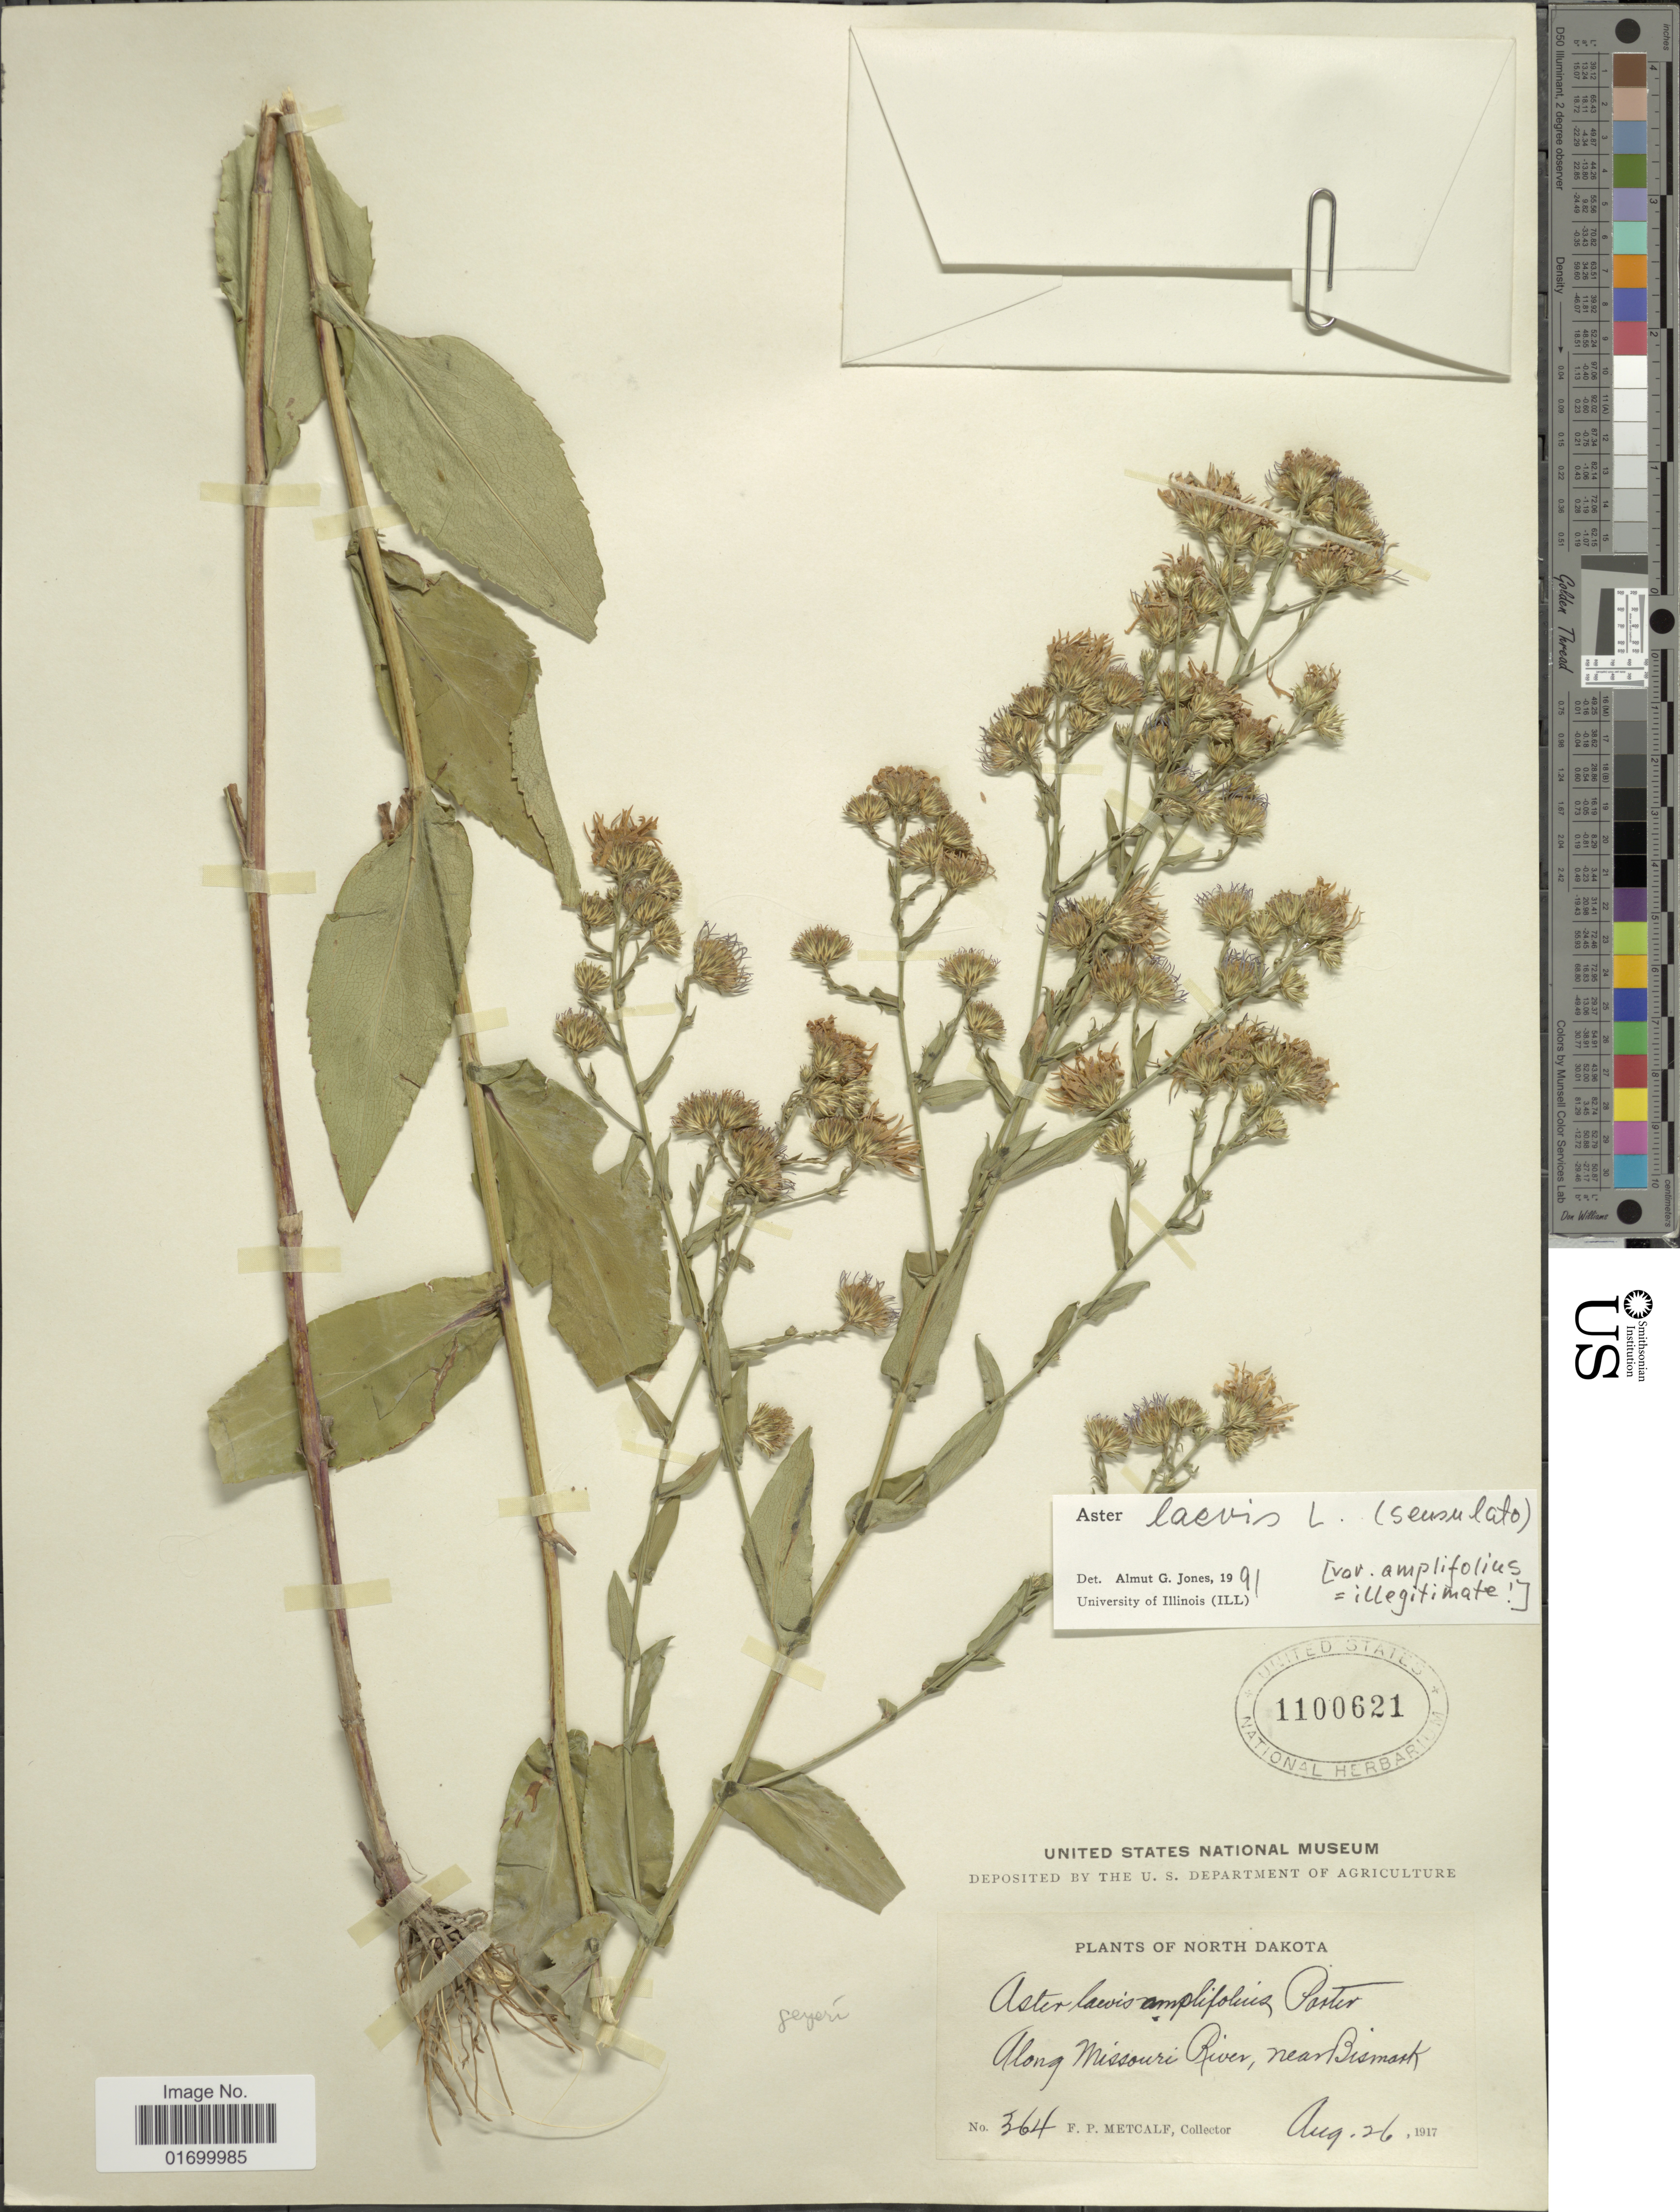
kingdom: Plantae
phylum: Tracheophyta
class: Magnoliopsida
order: Asterales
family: Asteraceae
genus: Symphyotrichum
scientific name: Symphyotrichum laeve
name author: (L.) Á. Löve & D. Löve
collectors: F. Metcalf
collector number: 364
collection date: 1917-08-26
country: United States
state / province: North Dakota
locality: Along Missouri River, near Bismark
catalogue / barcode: US 1100621